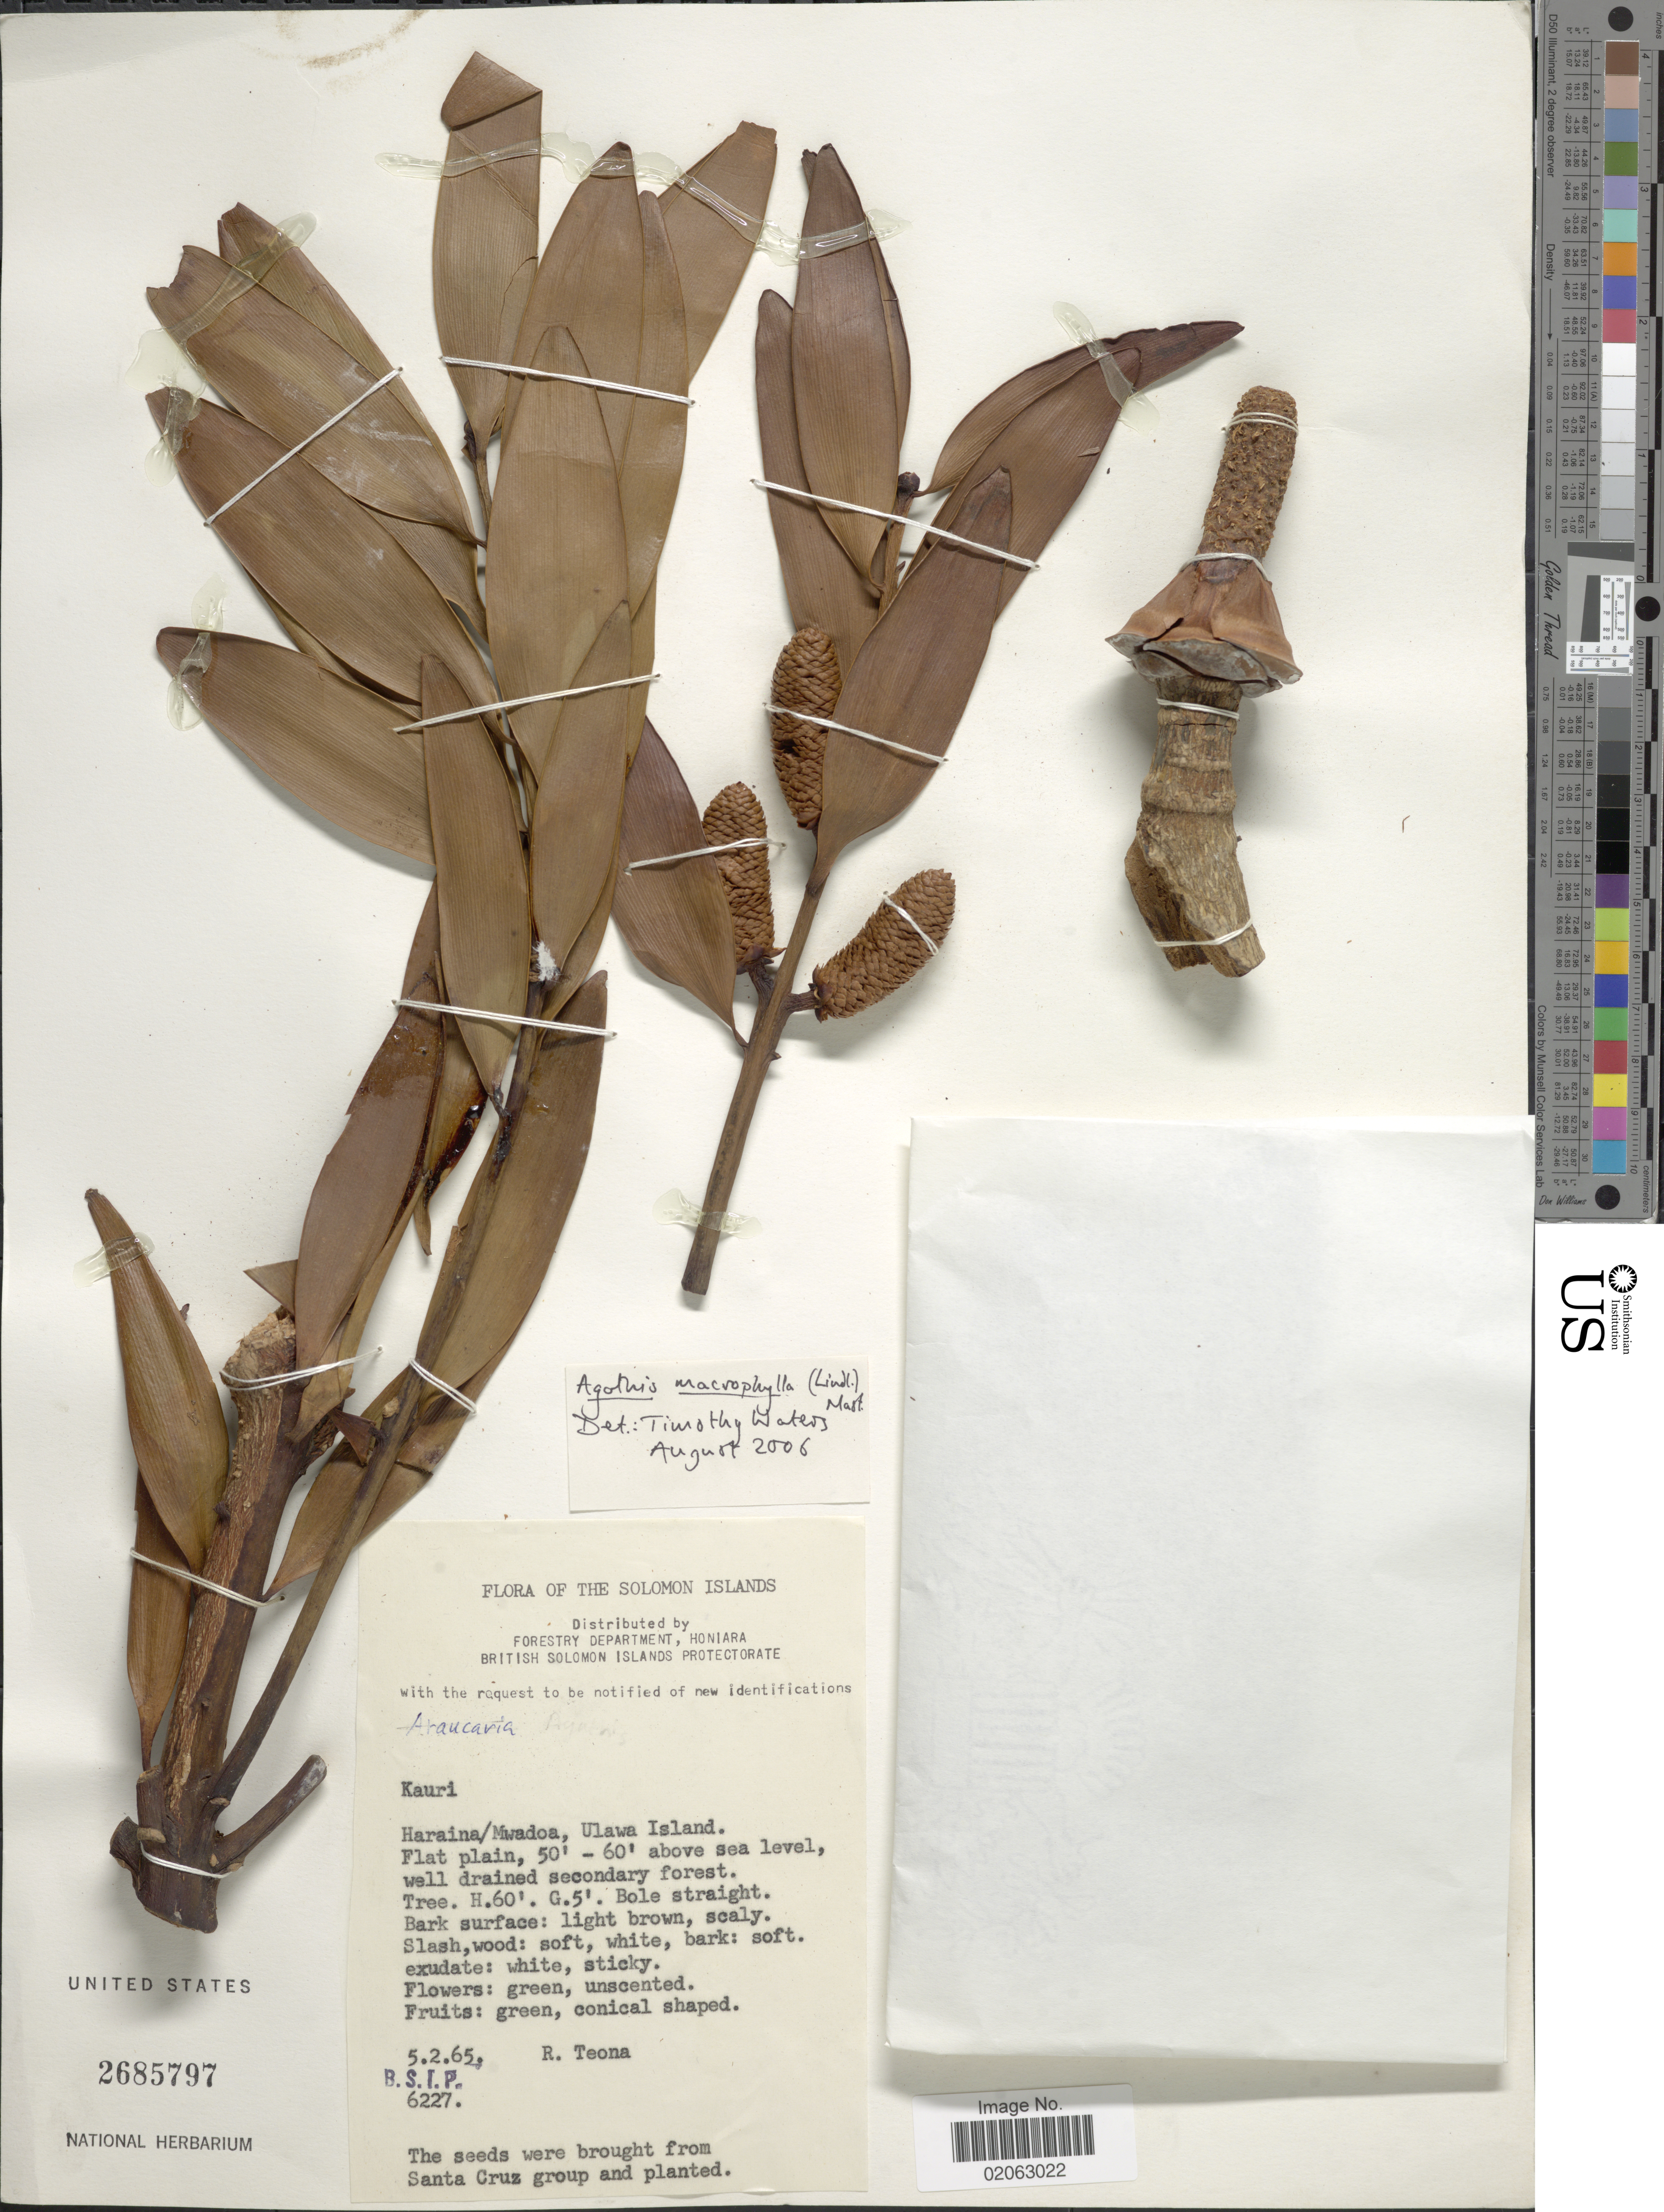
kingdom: Plantae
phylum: Tracheophyta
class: Pinopsida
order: Pinales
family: Araucariaceae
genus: Agathis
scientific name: Agathis macrophylla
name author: (Lindl.) Mast.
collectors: R. Teona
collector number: B.S.I.P.6227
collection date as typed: Transcribed d/m/y: 5/2/65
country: Solomon Islands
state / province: Solomon Islands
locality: Kauri, Haraina/Mwadoa, Ulawa Island.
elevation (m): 15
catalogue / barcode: US 2685797